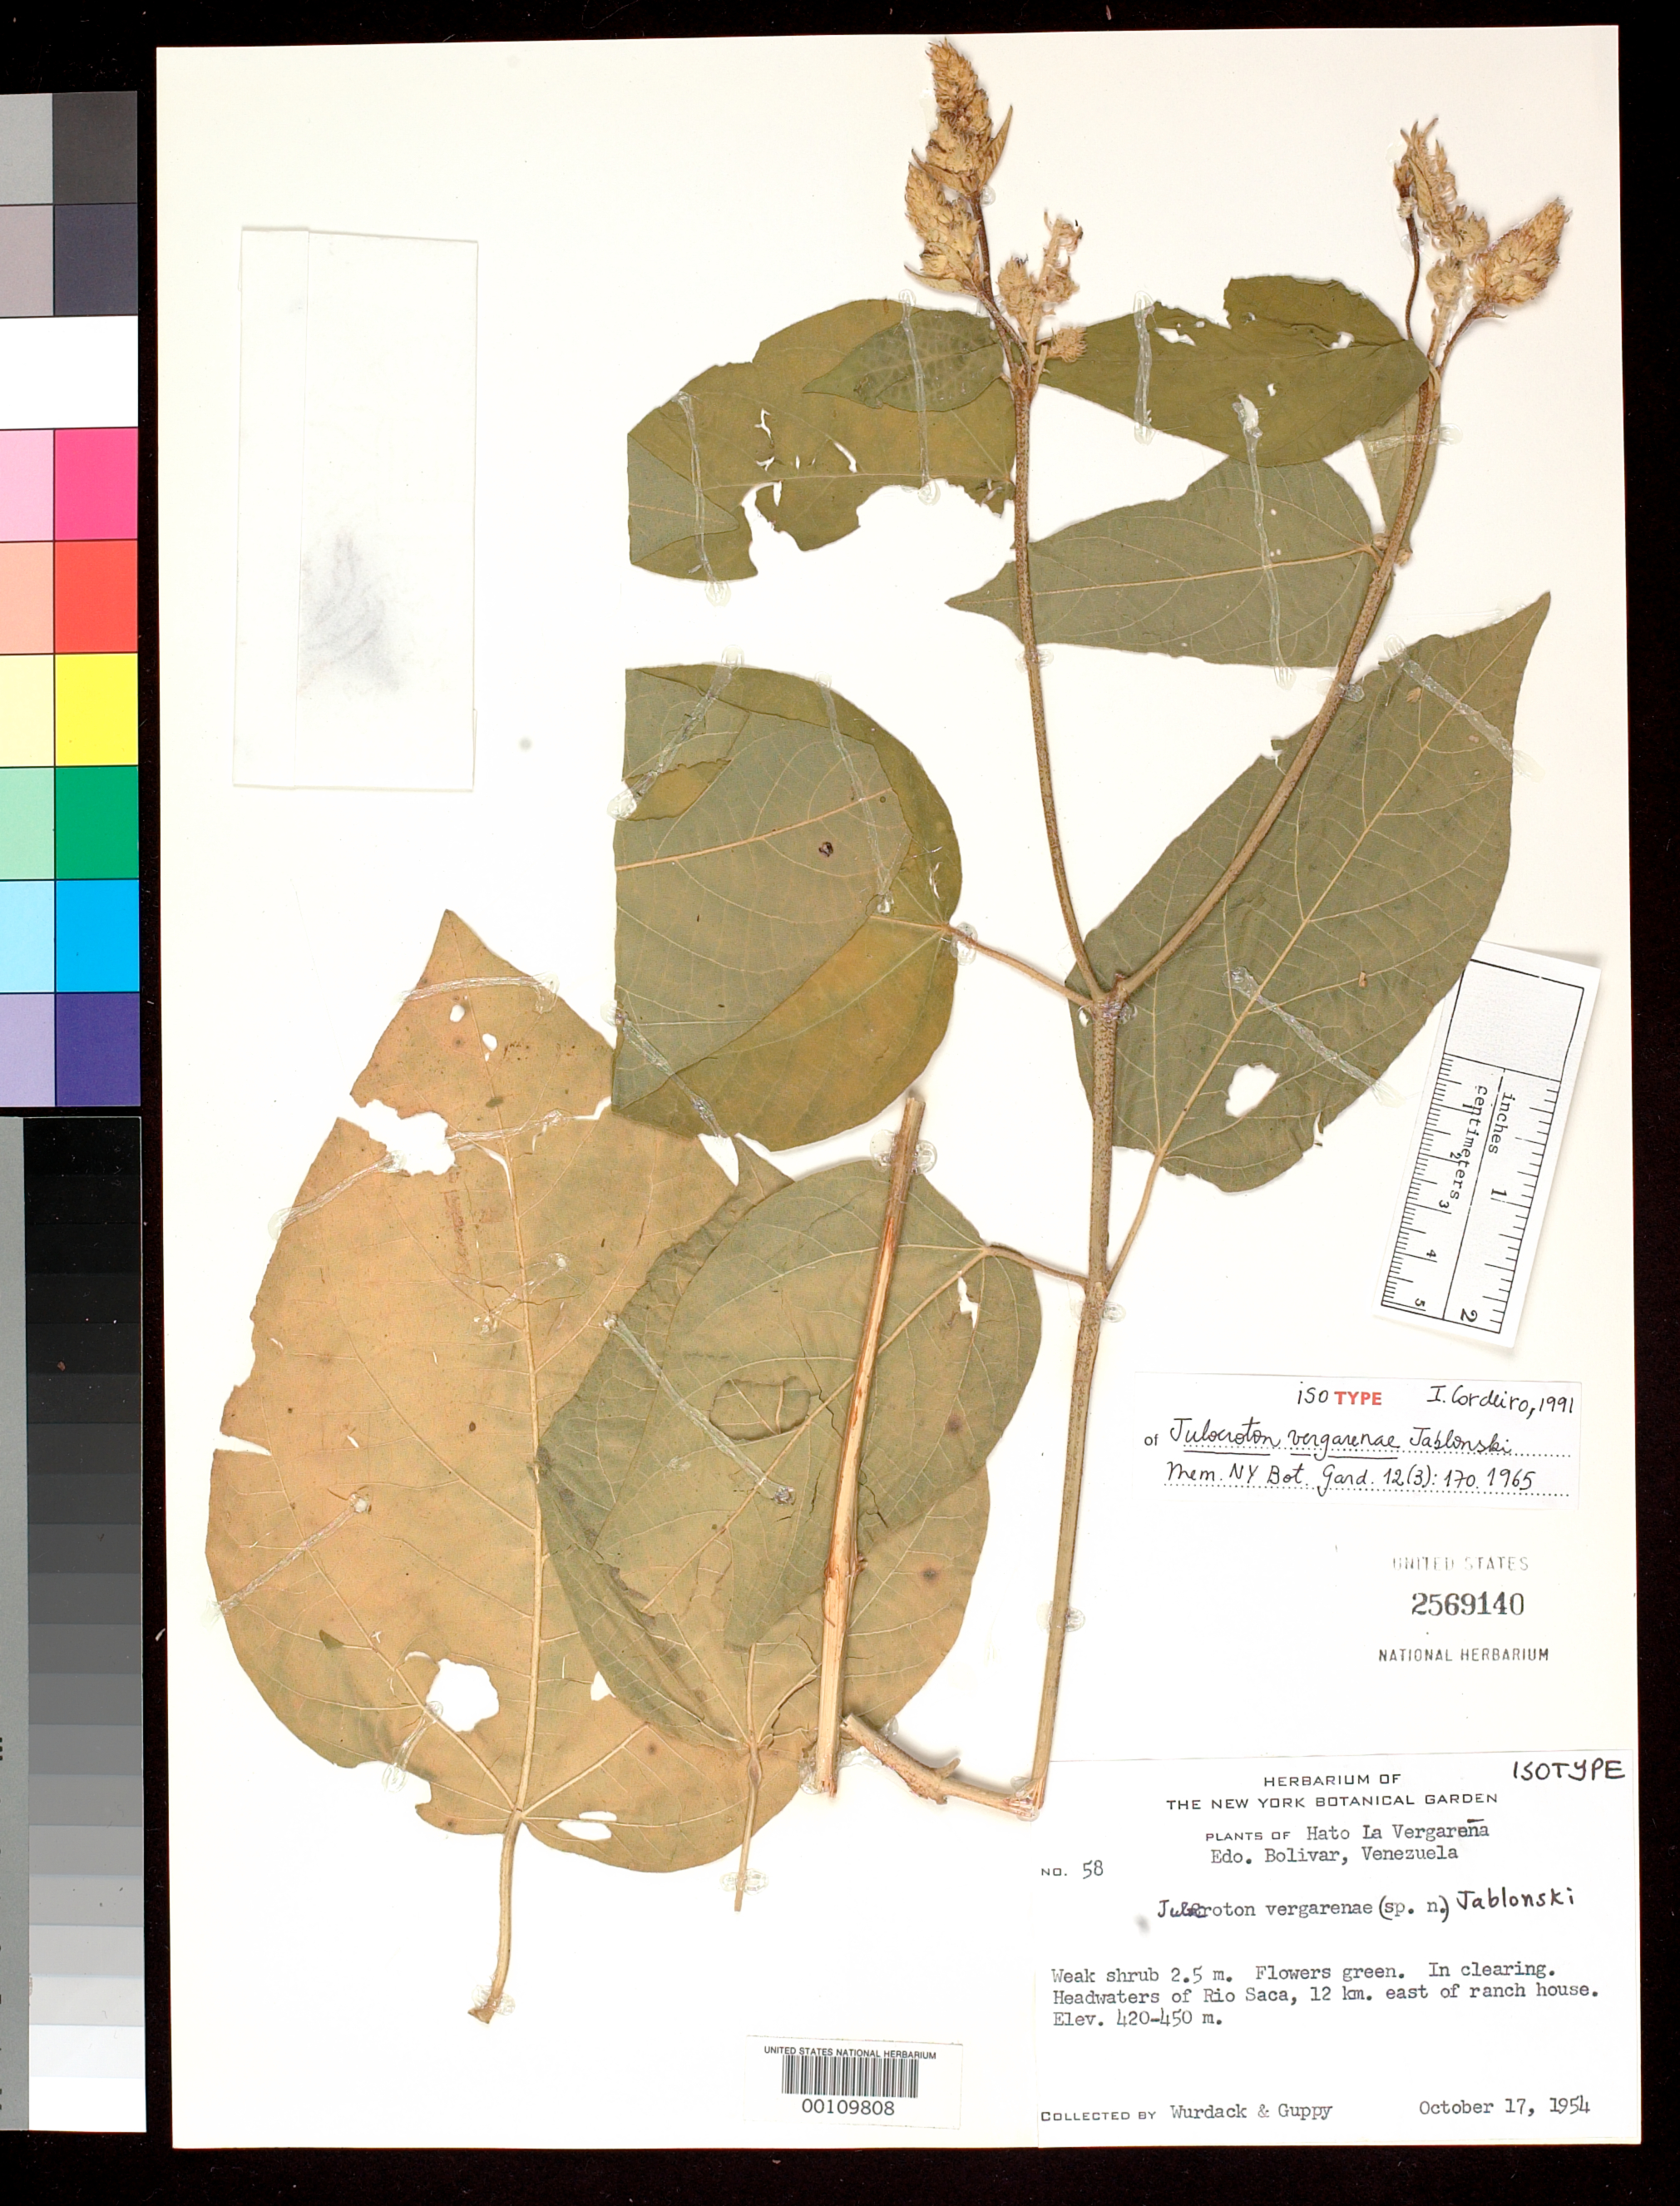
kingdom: Plantae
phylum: Tracheophyta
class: Magnoliopsida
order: Malpighiales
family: Euphorbiaceae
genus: Julocroton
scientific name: Julocroton vergarenae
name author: Jabl.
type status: Isotype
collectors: J. J. Wurdack & N. Guppy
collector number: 58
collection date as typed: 17 Oct 1954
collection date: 1954-10-17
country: Venezuela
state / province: Bolivar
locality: Headwaters of Rio Saca, Hato La Vergarena.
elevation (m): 420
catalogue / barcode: US 2569140